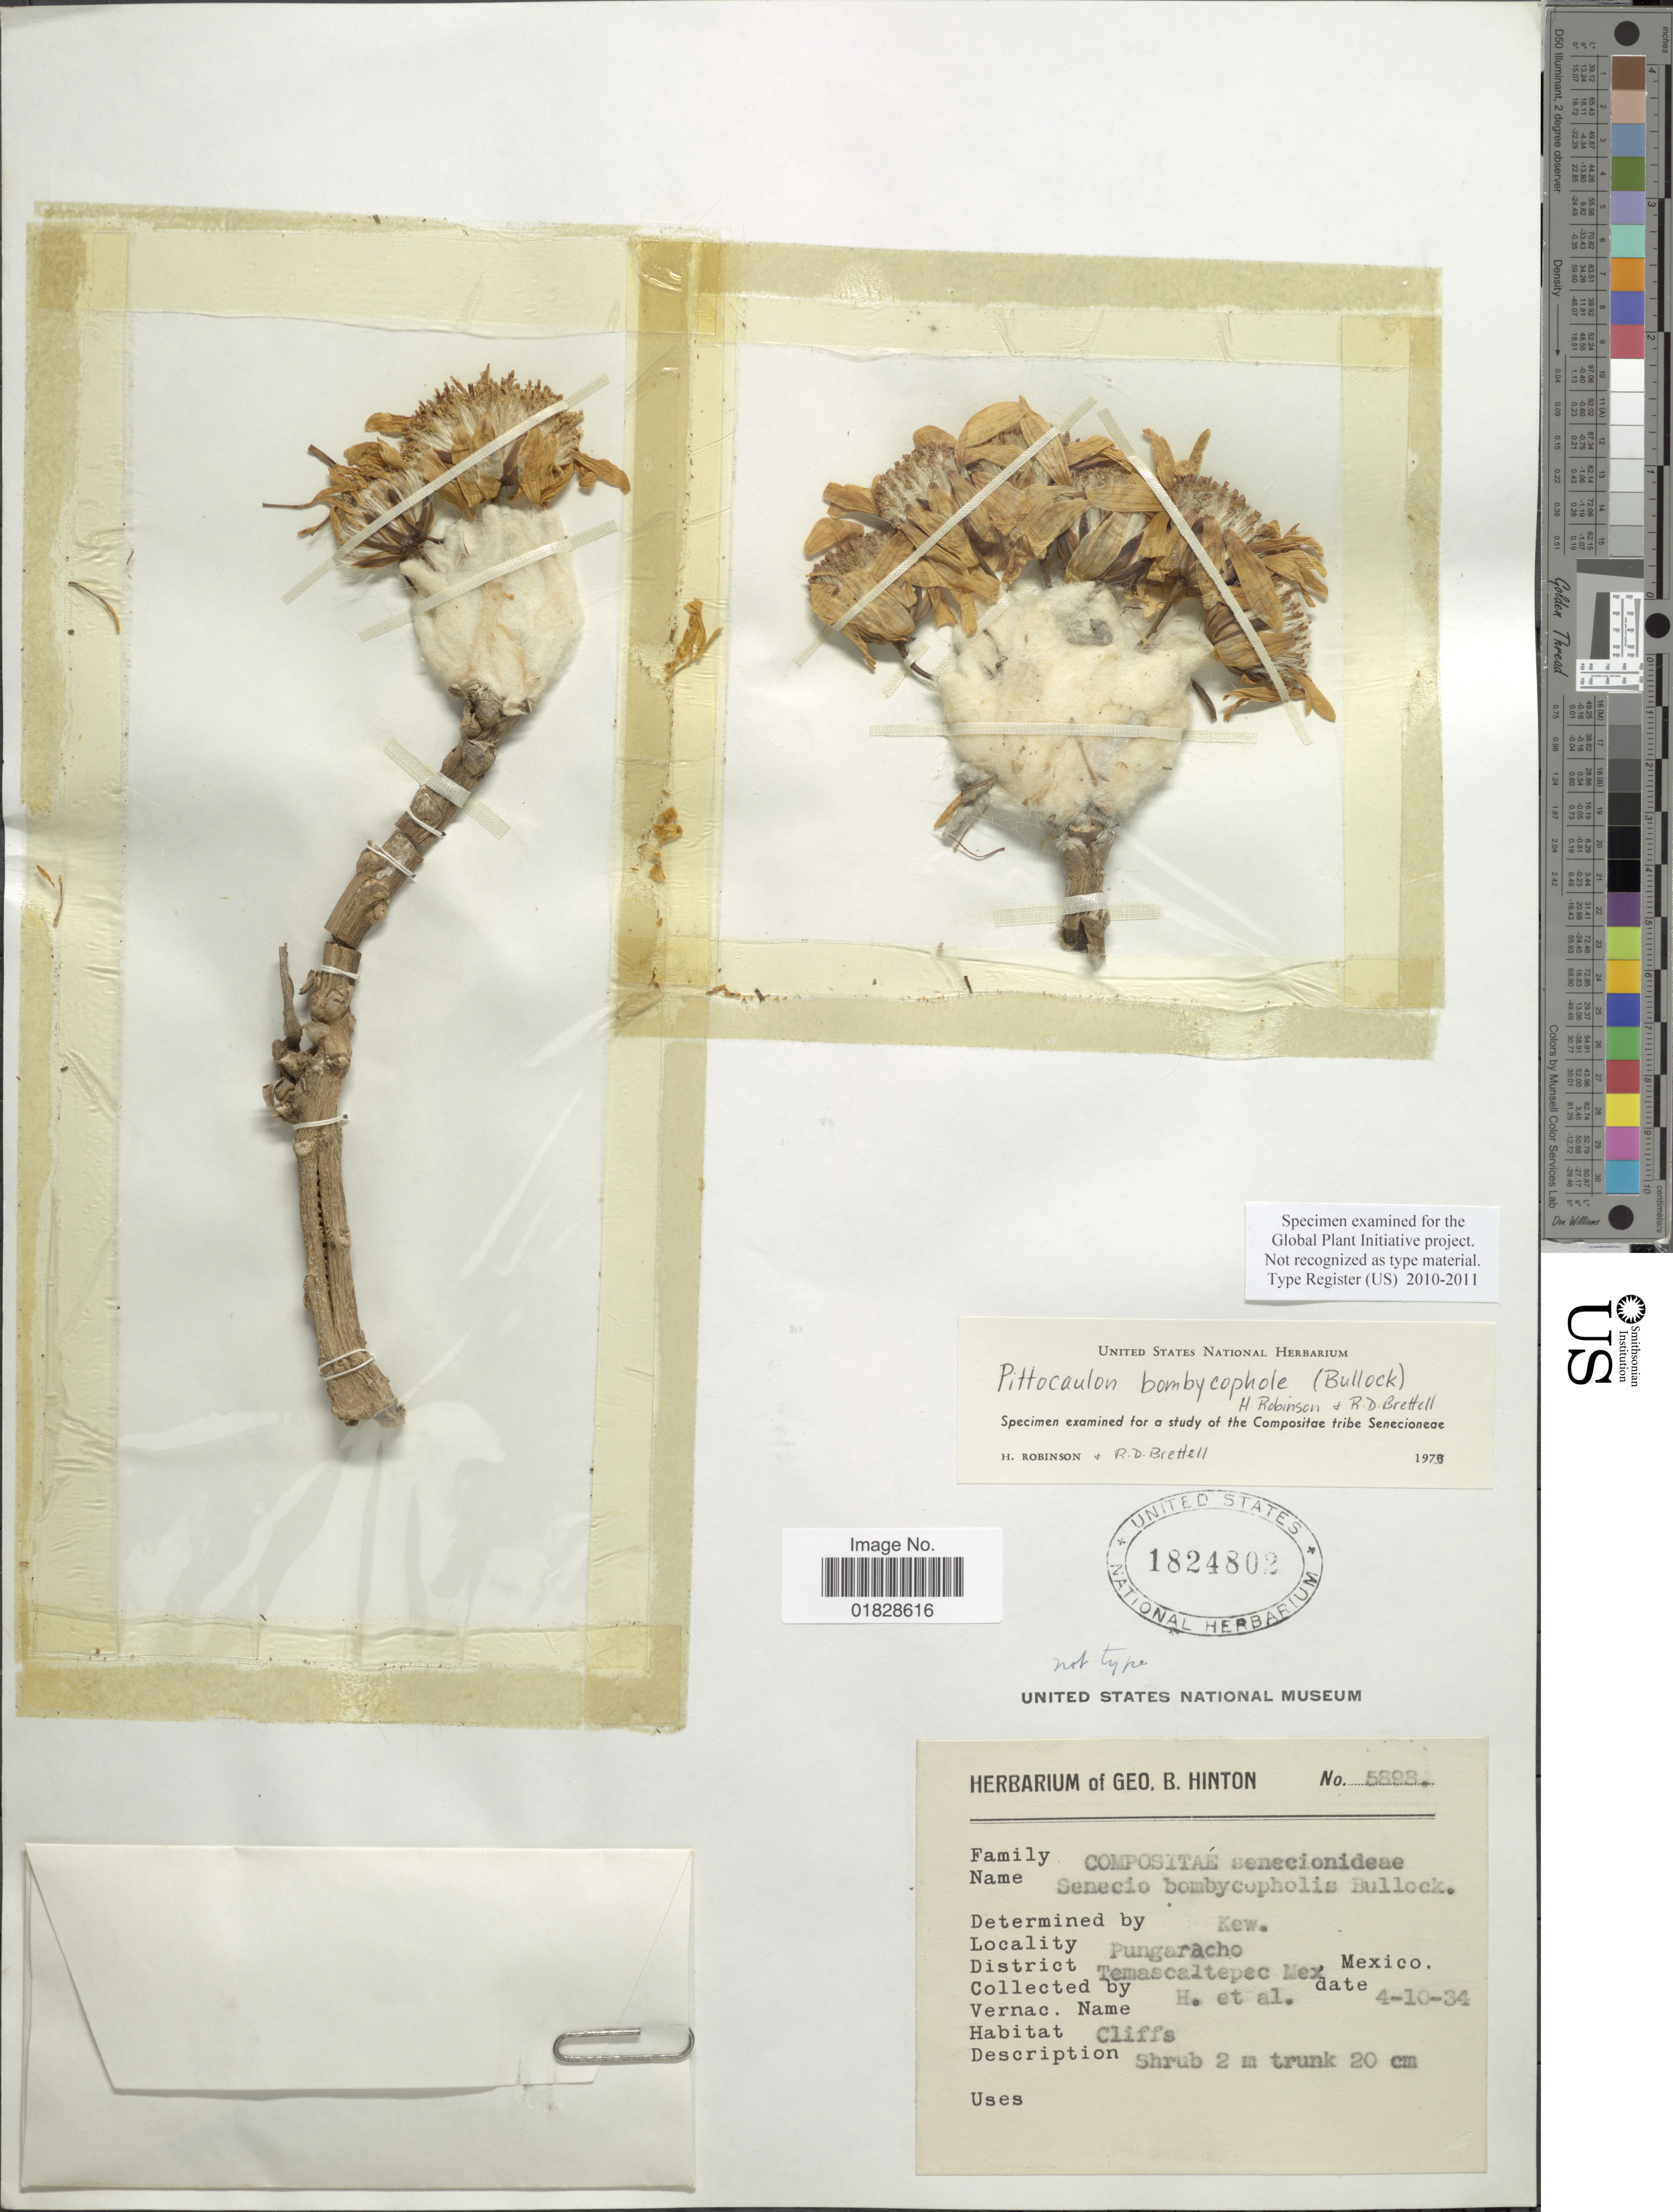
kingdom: Plantae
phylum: Tracheophyta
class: Magnoliopsida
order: Asterales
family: Asteraceae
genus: Pittocaulon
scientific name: Pittocaulon bombycophole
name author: (Bullock) H. Rob. & Brettell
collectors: G. B. Hinton & et al.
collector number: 5893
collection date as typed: Transcribed d/m/y: 10/4/34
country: Mexico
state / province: México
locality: Pungaracho. District Temascaltepec, Mex., Mexico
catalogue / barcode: US 1824802